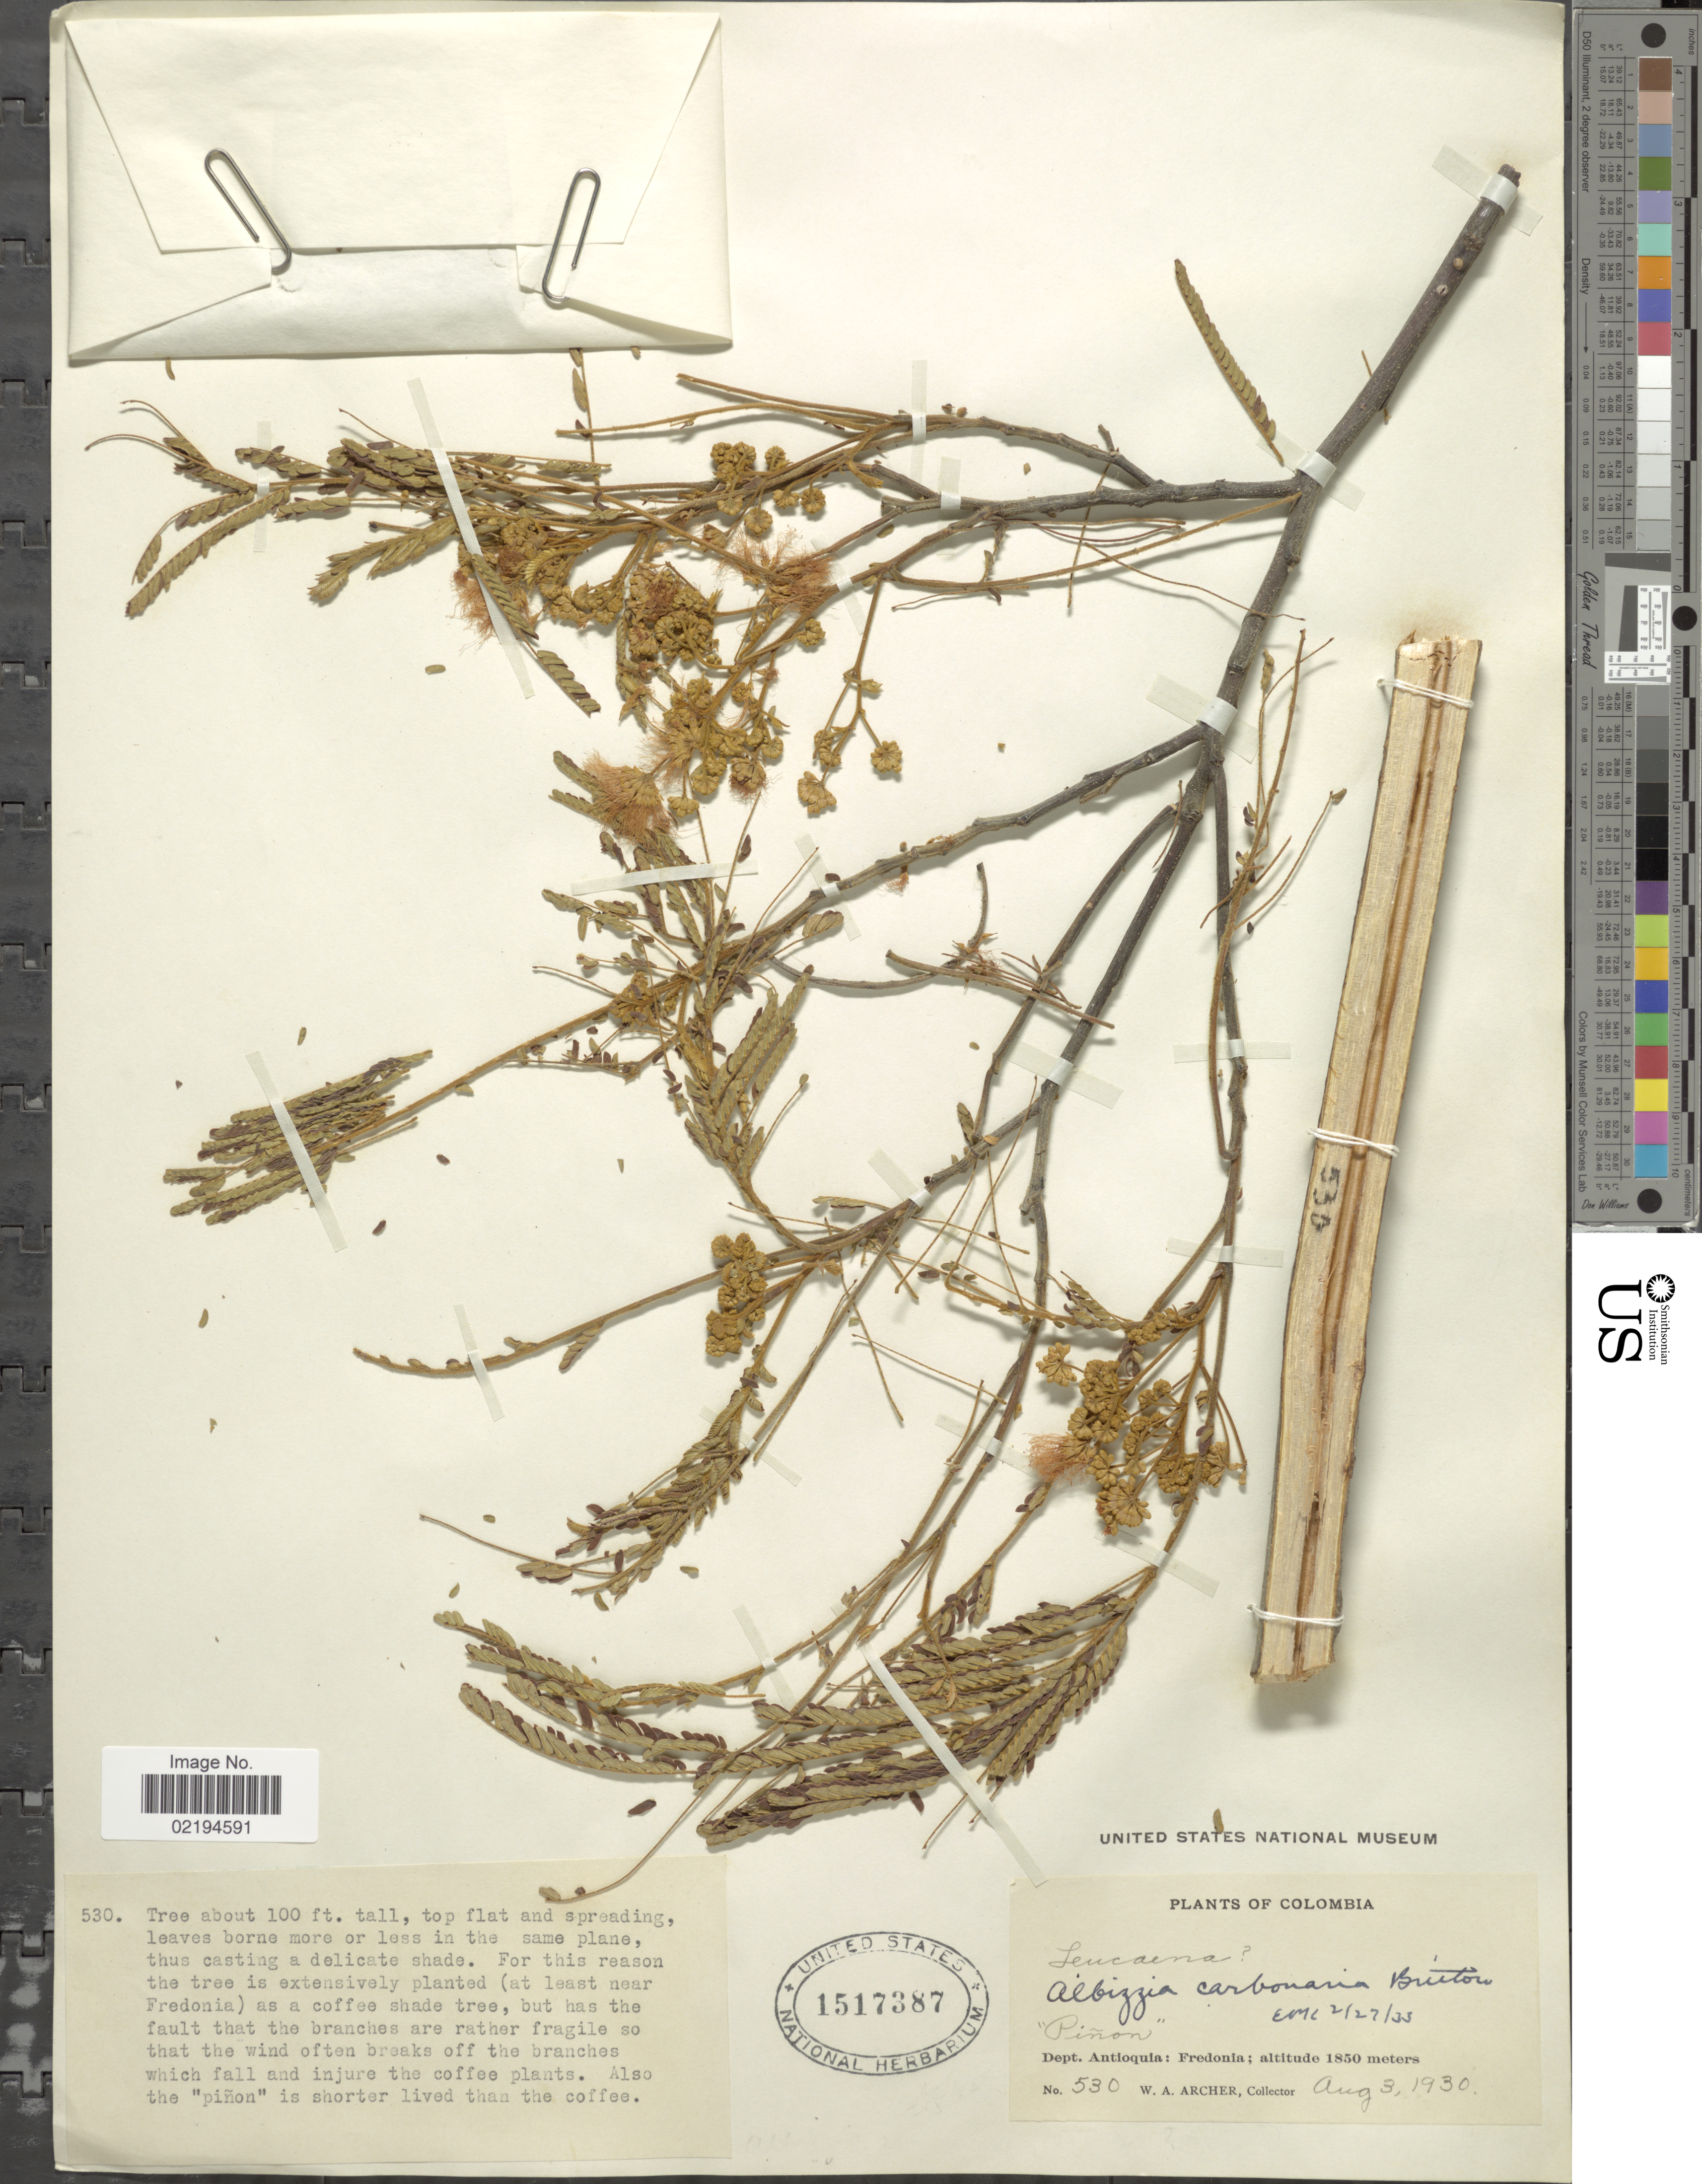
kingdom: Plantae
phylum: Tracheophyta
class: Magnoliopsida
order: Fabales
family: Fabaceae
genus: Pseudosamanea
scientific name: Pseudosamanea carbonaria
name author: (Britton) Koenen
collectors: W. A. Archer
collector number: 530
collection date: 1930-08-03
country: Colombia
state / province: Antioquia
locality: Fredonia.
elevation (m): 1850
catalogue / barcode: US 1517387